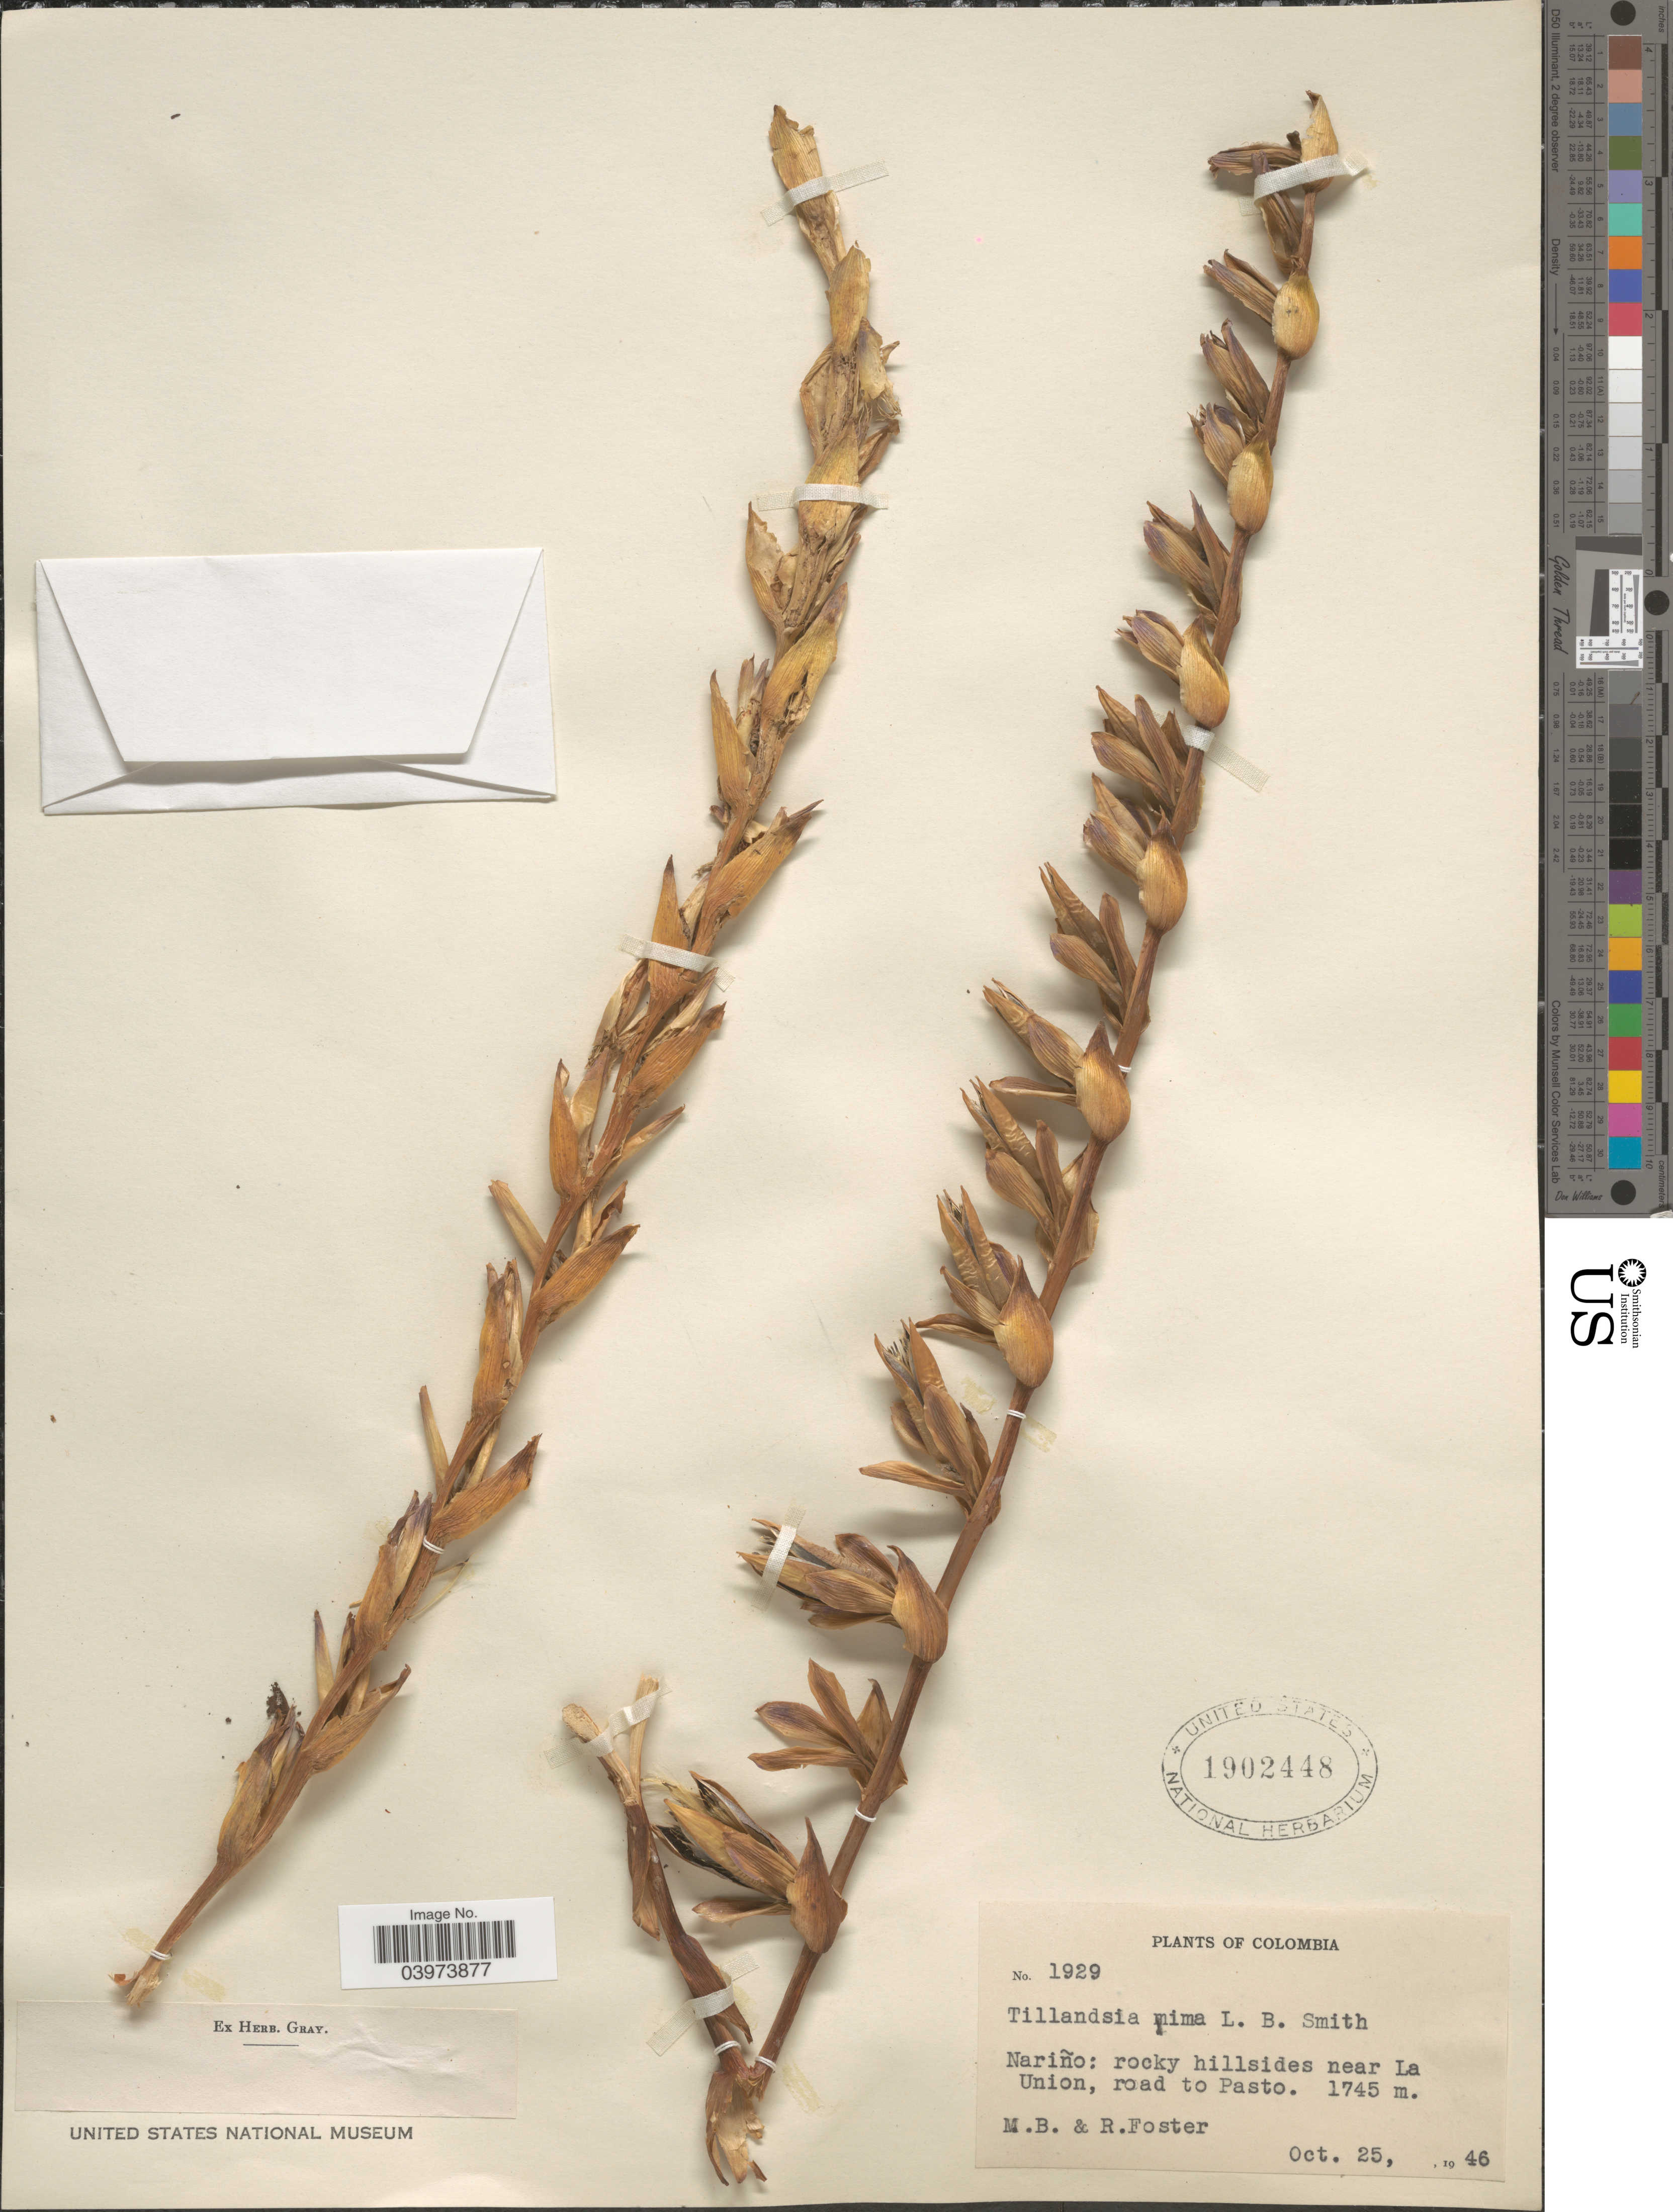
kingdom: Plantae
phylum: Tracheophyta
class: Liliopsida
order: Poales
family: Bromeliaceae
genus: Tillandsia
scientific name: Tillandsia mima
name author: L.B. Sm.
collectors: M. B. Foster & R. Foster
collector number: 1929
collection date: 1946-10-25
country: Colombia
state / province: Nariño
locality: Rocky hillsides near La Union, road to Pasto.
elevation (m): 1745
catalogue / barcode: US 1902448